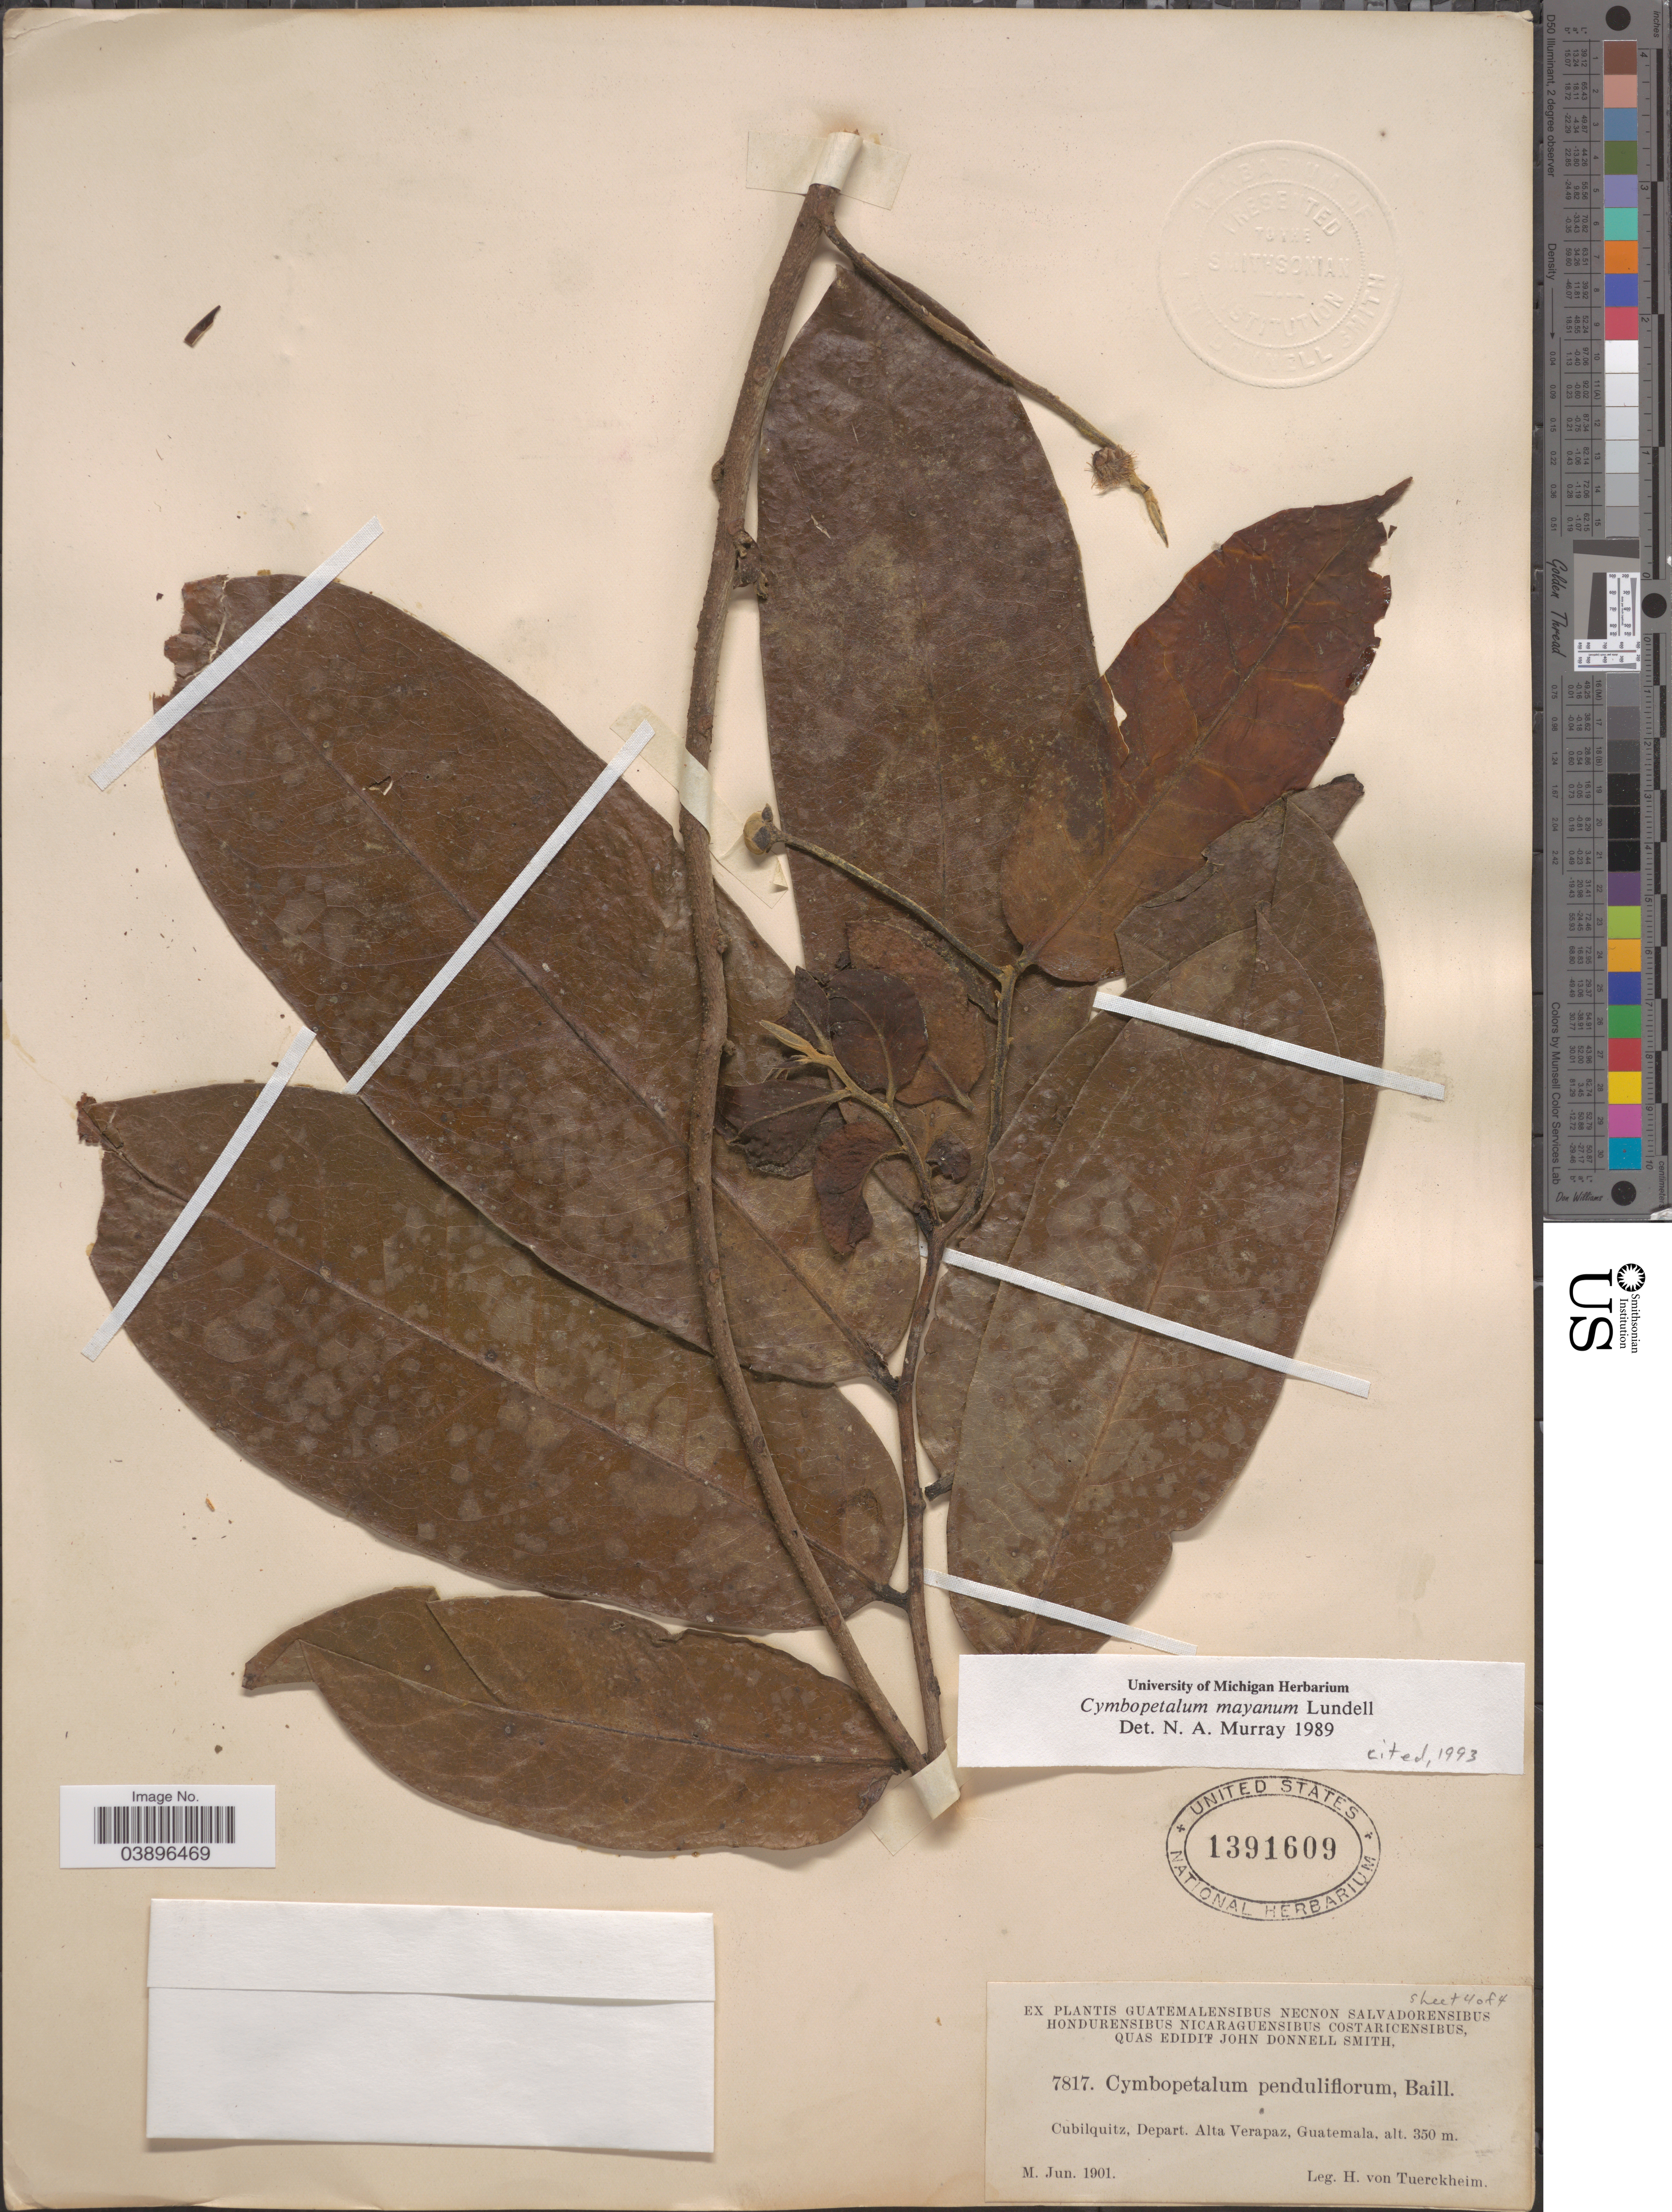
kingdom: Plantae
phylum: Tracheophyta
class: Magnoliopsida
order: Magnoliales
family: Annonaceae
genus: Cymbopetalum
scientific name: Cymbopetalum mayanum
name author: Lundell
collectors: H. von Türckheim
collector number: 7817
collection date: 1901-06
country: Guatemala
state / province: Alta Verapaz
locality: Cubilquitz, Depart. Alta Verapaz.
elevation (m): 350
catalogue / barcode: US 1391609